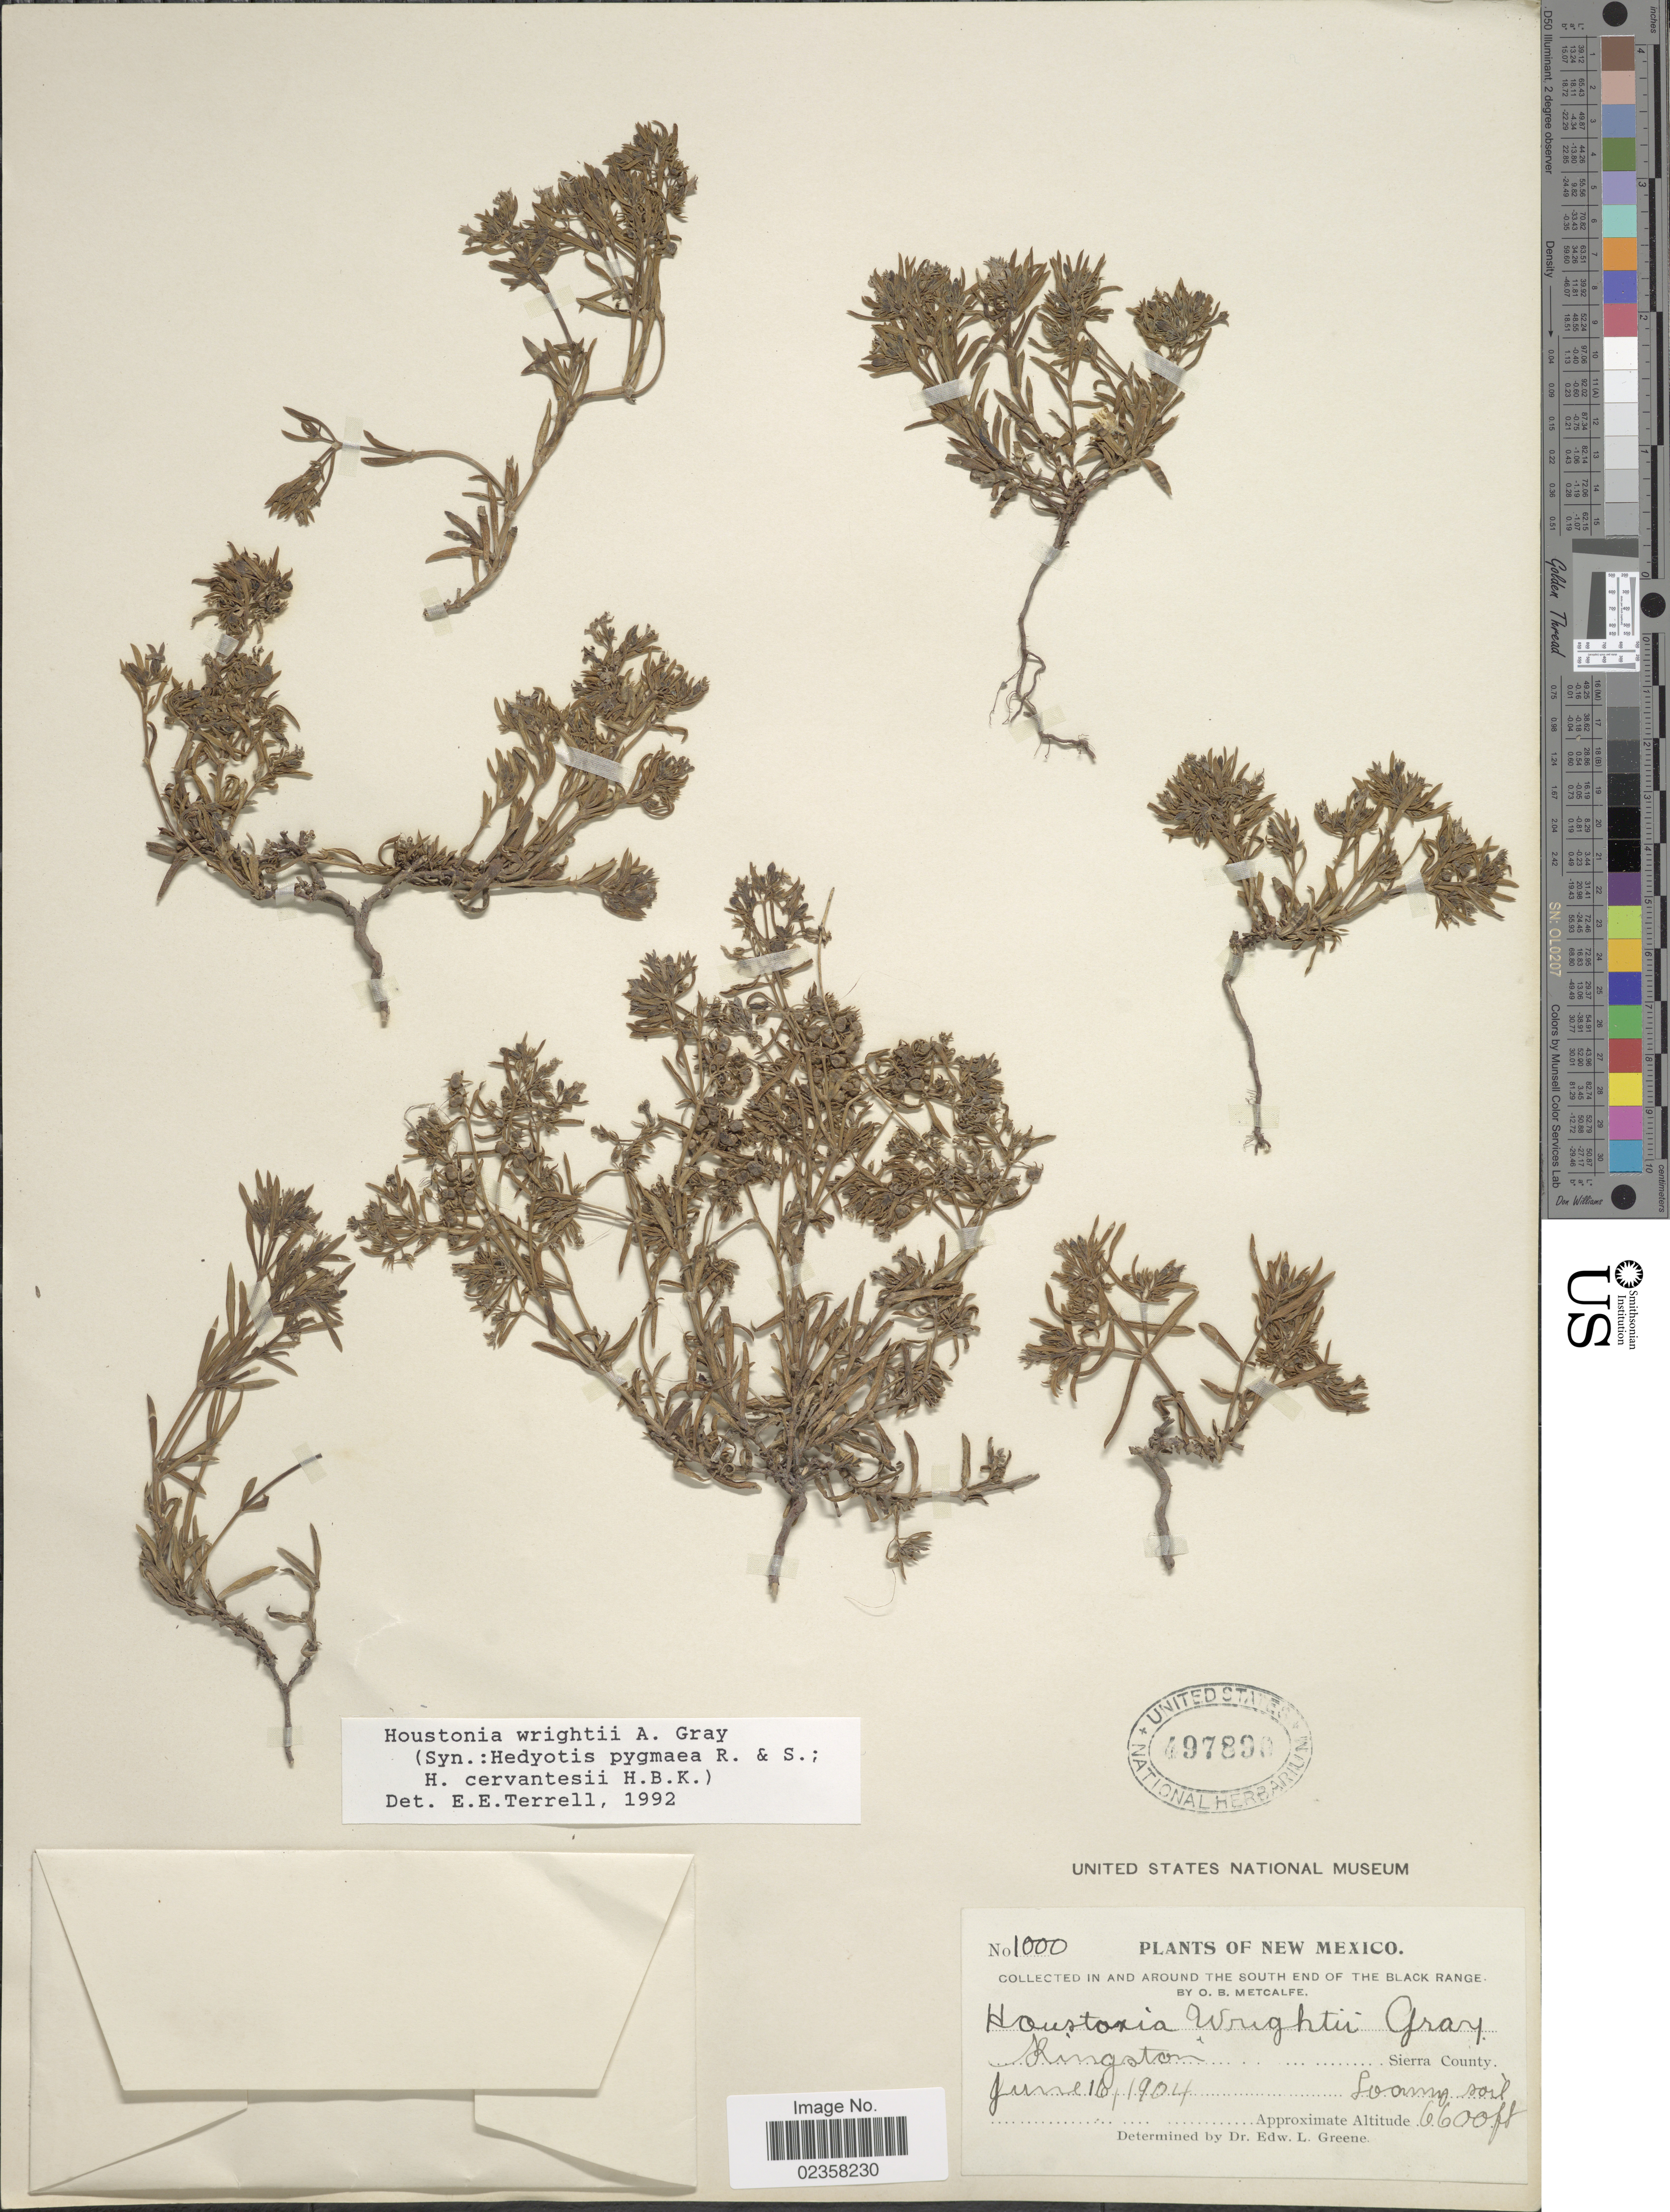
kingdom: Plantae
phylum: Tracheophyta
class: Magnoliopsida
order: Gentianales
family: Rubiaceae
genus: Houstonia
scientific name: Houstonia wrightii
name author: (A. Gray) A. Gray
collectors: O. B. Metcalfe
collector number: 1000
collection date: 1904-06-16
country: United States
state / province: New Mexico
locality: In and around the South End of the Black Range, Kingston, Sierra County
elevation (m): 2012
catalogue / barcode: US 497890